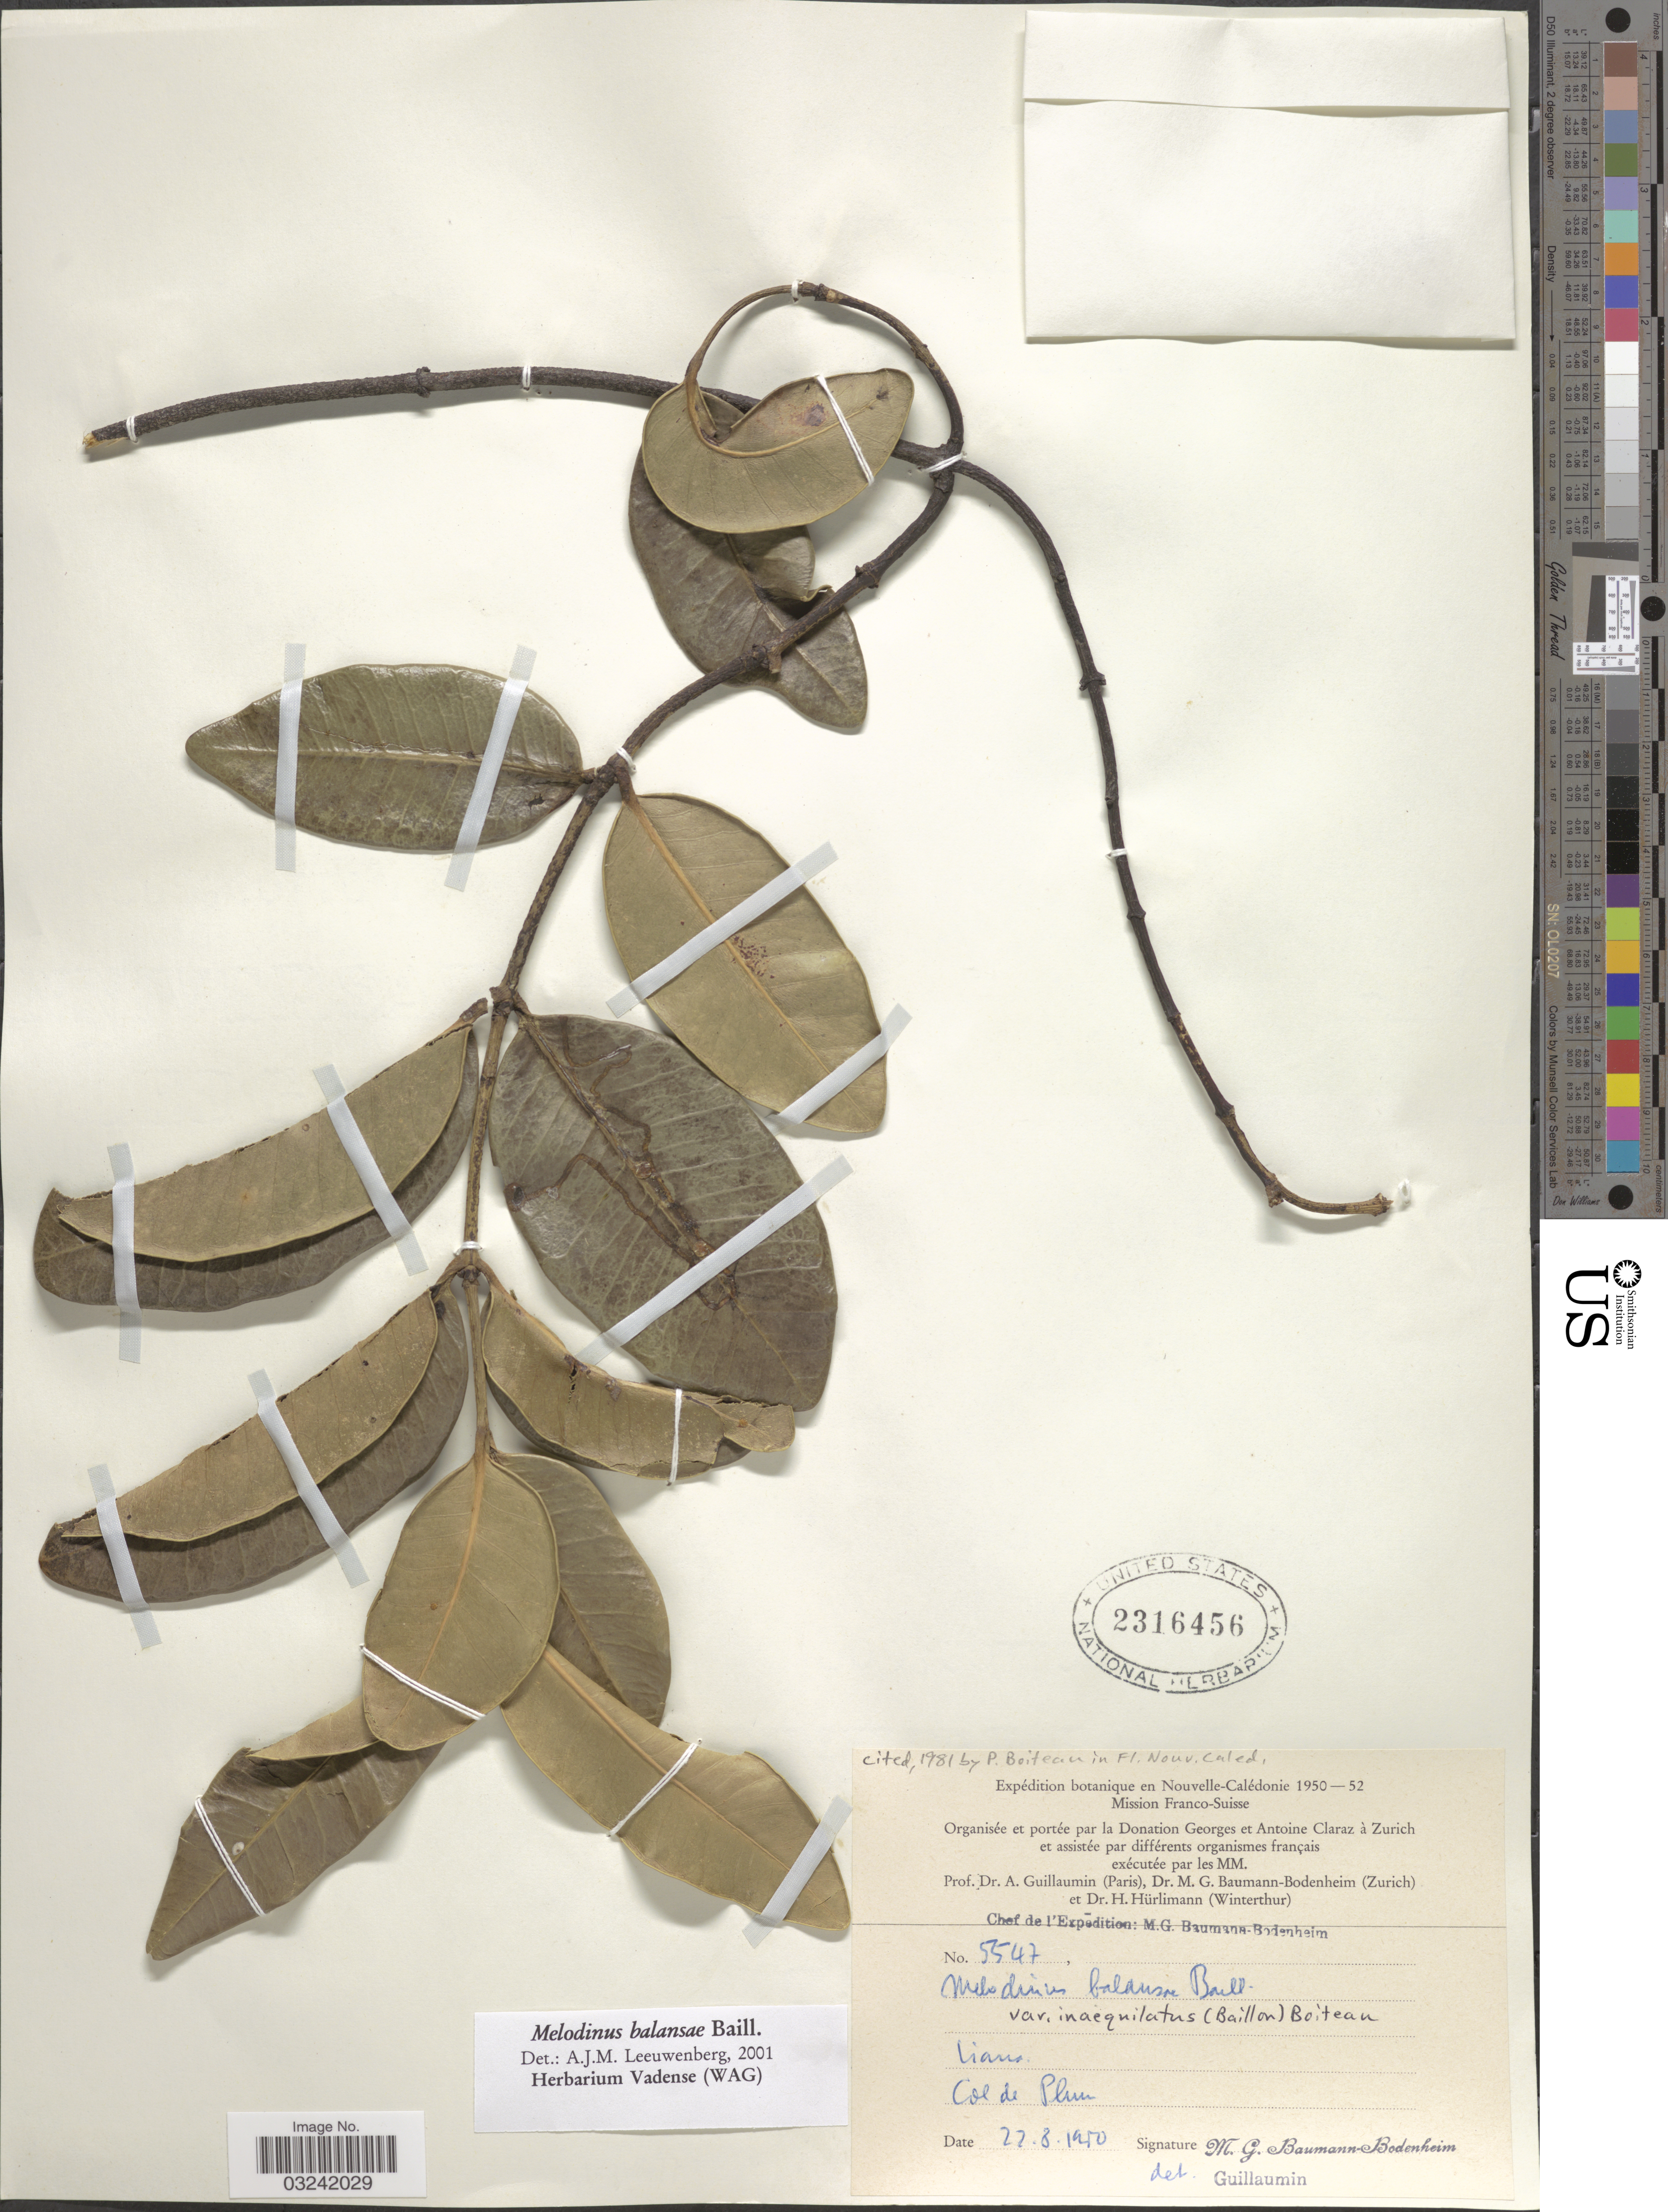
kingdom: Plantae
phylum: Tracheophyta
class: Magnoliopsida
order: Gentianales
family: Apocynaceae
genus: Melodinus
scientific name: Melodinus balansae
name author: Baill.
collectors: M. G. Baumann-Bodenheim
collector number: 5547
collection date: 1950-08-22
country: New Caledonia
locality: Nouvelle-Calédonie, Col de Plum.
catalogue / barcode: US 2316456